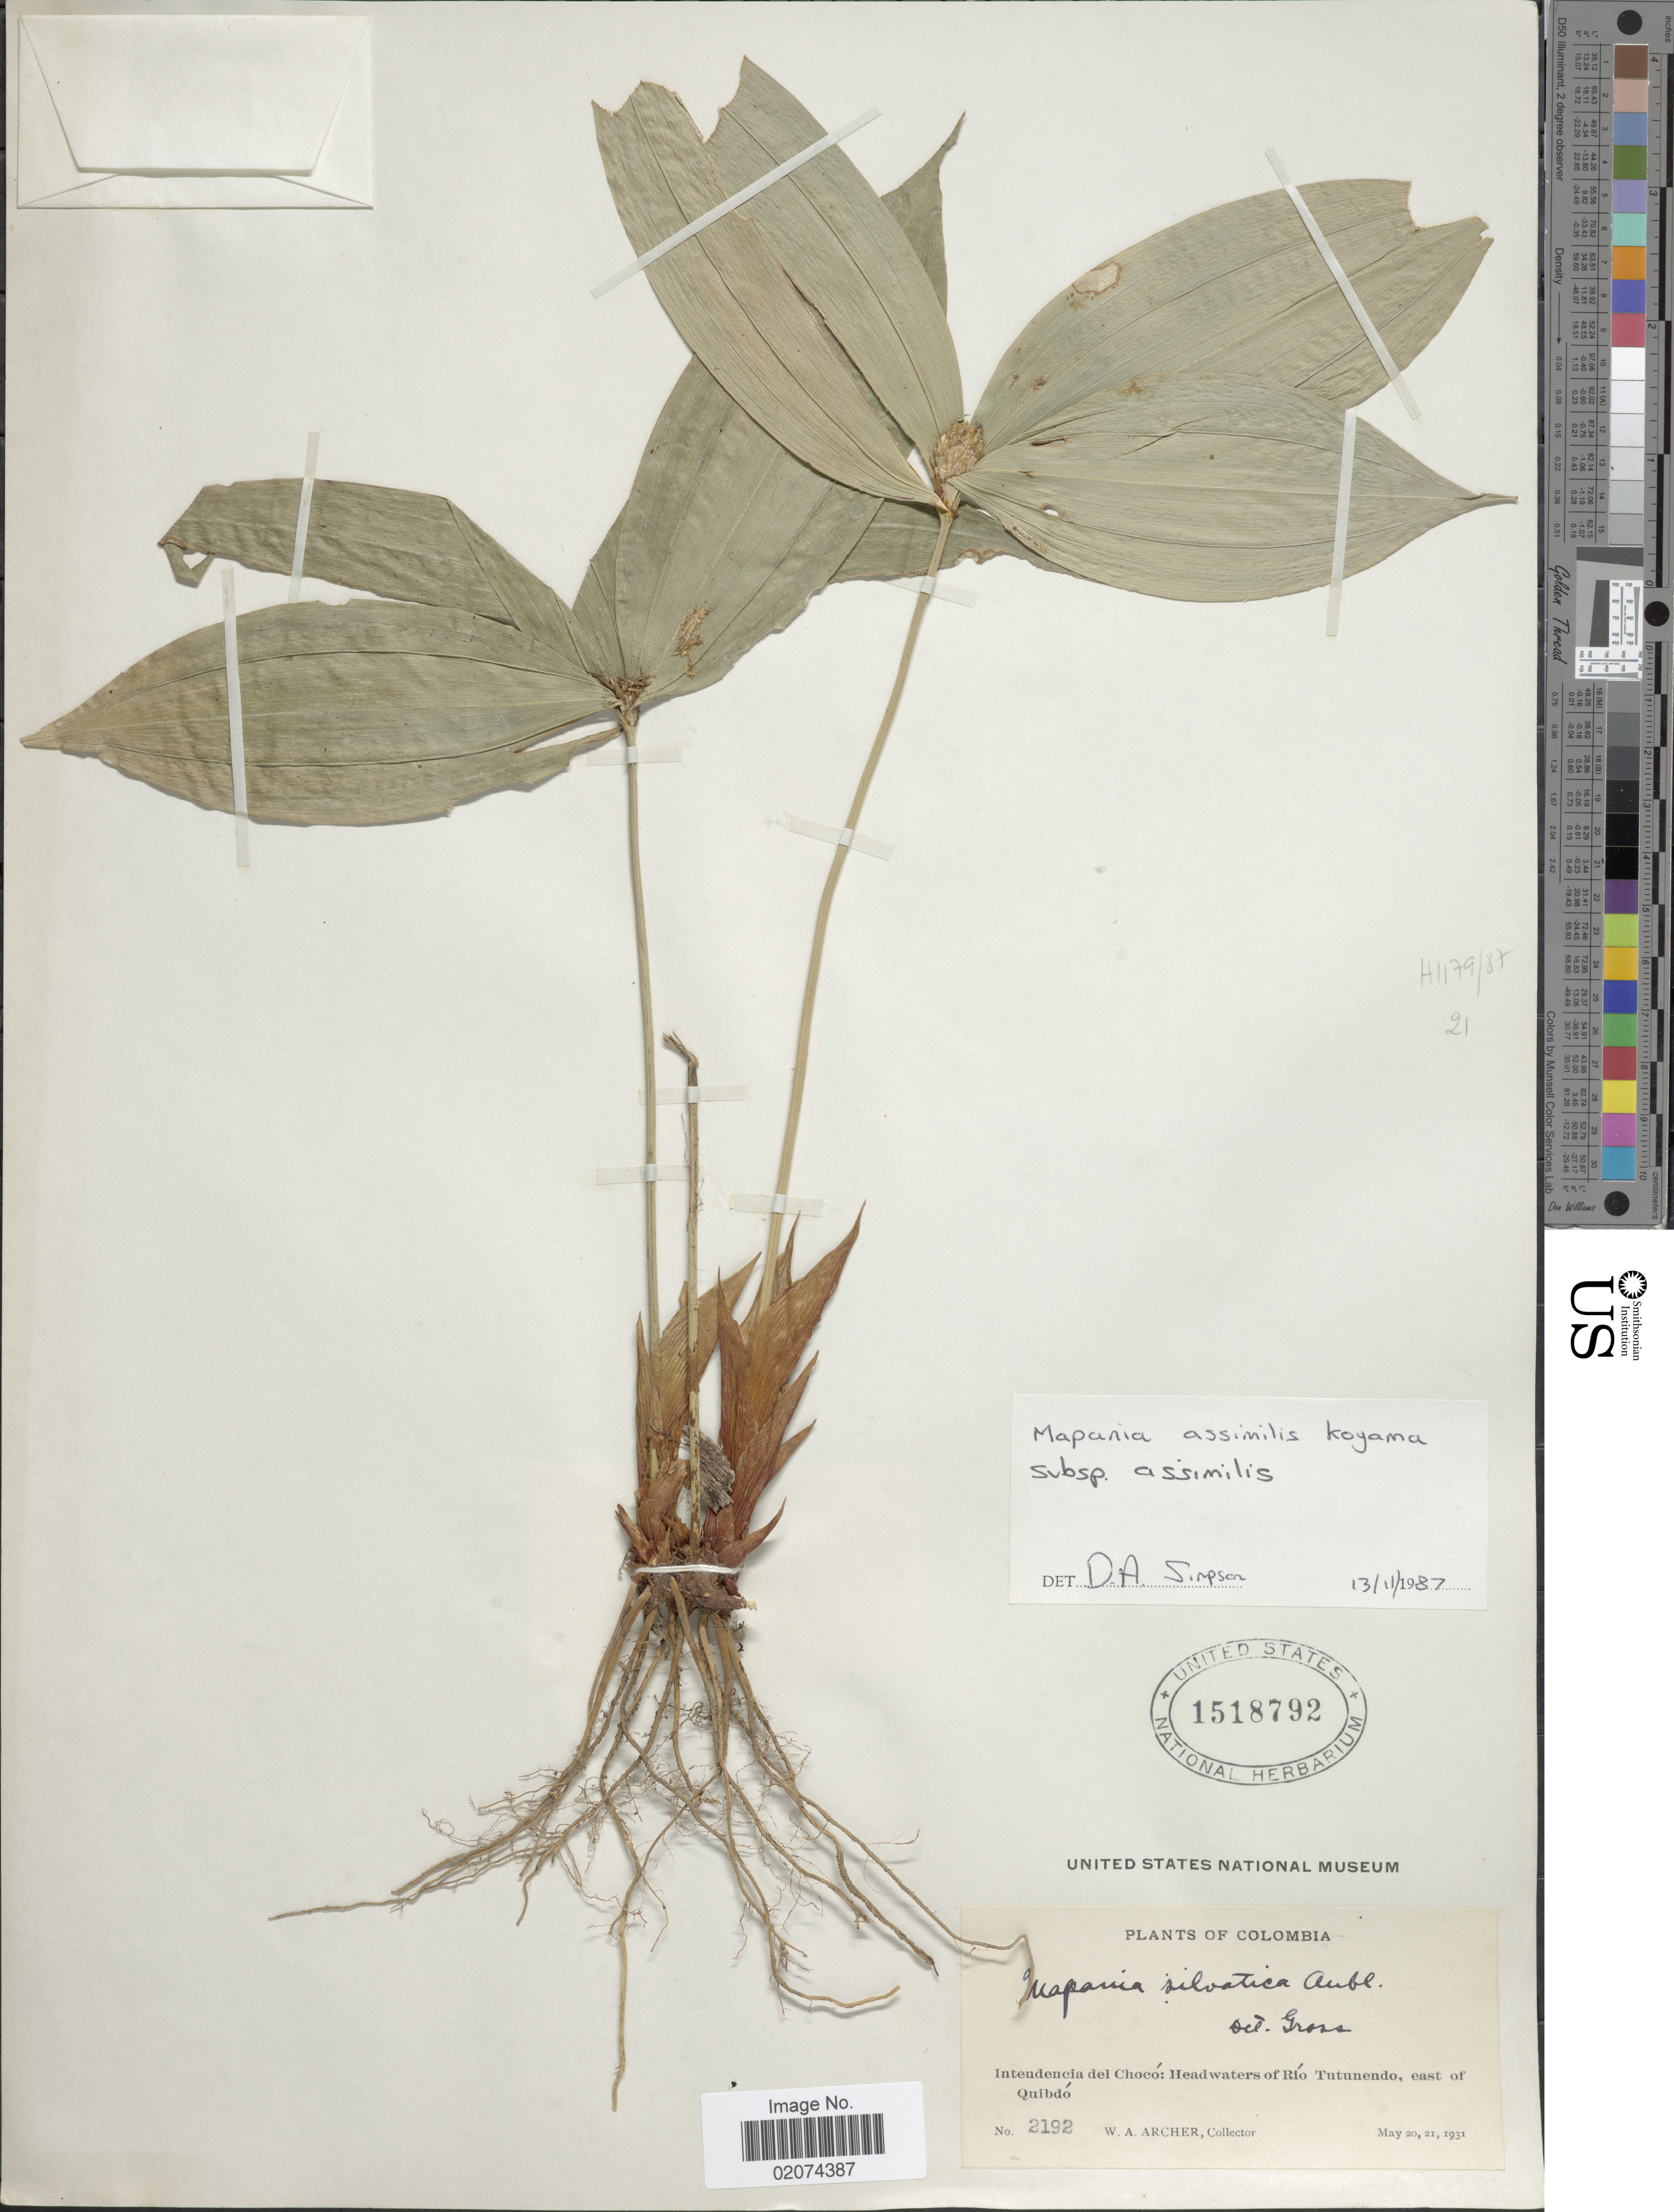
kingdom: Plantae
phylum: Tracheophyta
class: Liliopsida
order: Poales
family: Cyperaceae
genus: Mapania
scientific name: Mapania assimilis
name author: T. Koyama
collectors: W. A. Archer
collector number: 2192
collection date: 1931-05-20/1931-05-21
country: Colombia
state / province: Chocó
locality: Intendencia del Choco: Headwaters of Rio Tutunendo, east of Quibdo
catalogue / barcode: US 1518792